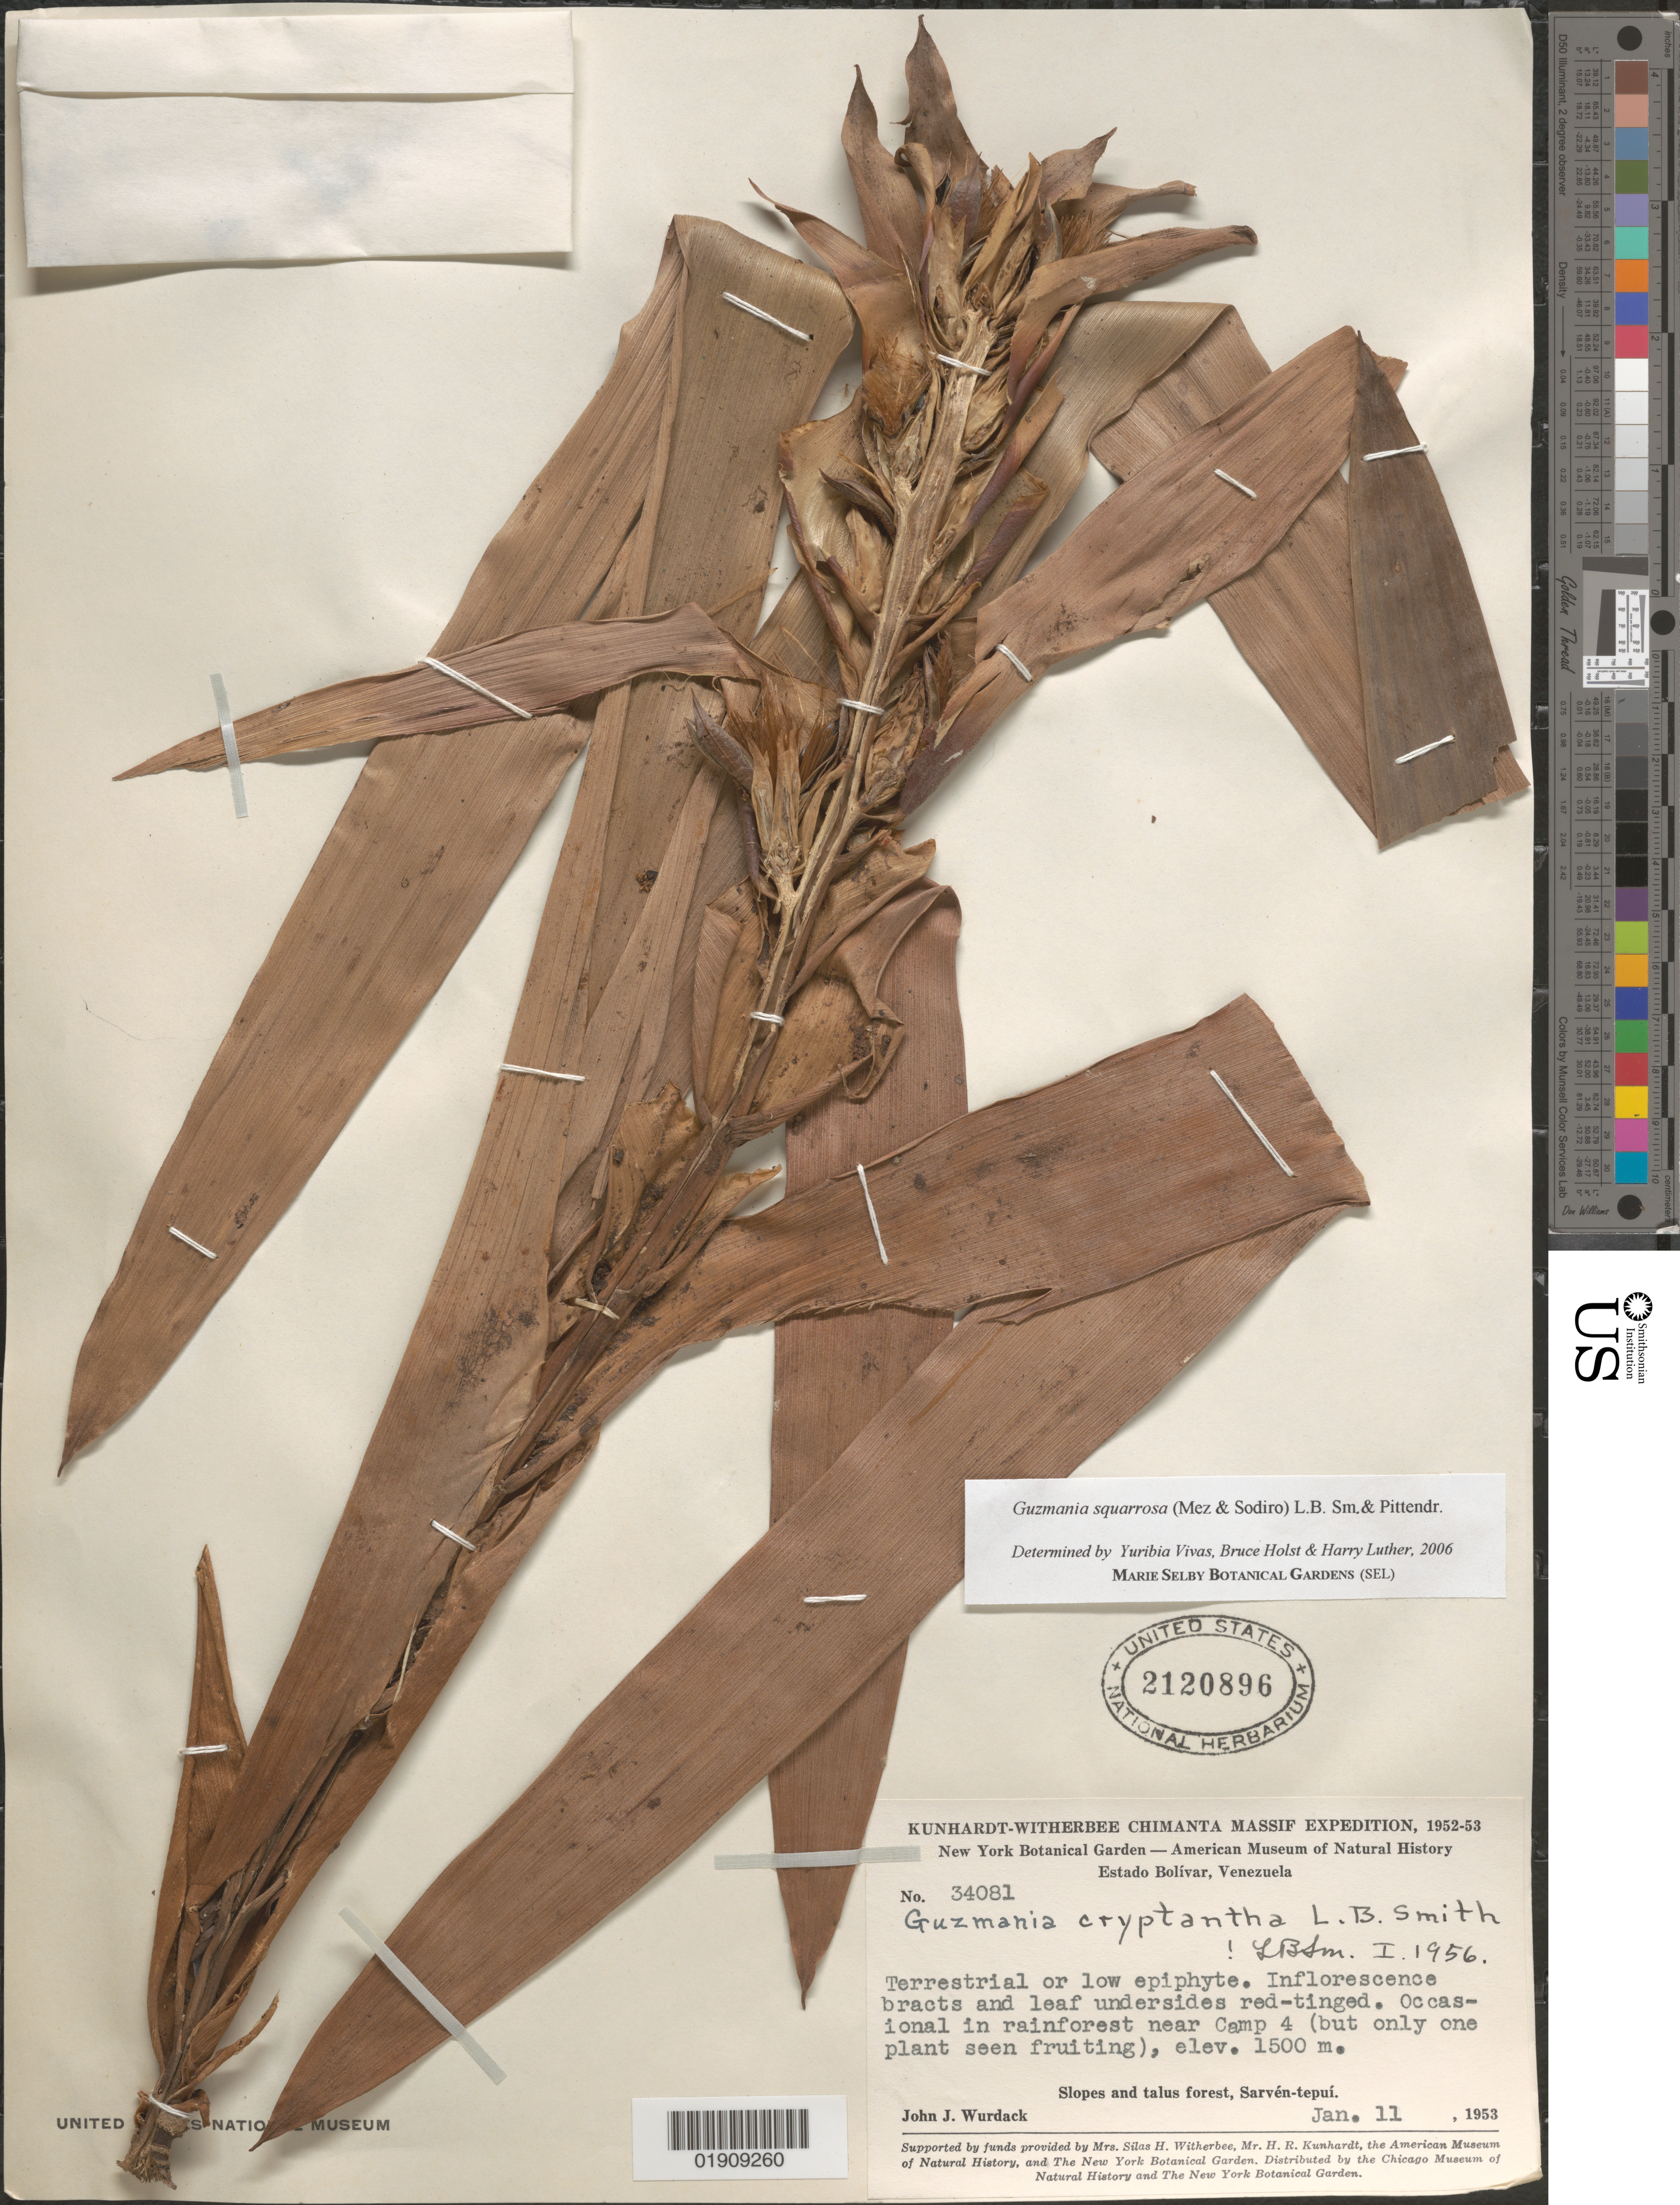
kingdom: Plantae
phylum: Tracheophyta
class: Liliopsida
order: Poales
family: Bromeliaceae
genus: Guzmania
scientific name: Guzmania squarrosa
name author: (Mez & Sodiro) L.B. Sm. & Pittendr.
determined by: Vivas, Yuribia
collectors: J. J. Wurdack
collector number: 34081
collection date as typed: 11-Jan-53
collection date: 1953-01-11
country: Venezuela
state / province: Bolívar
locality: Sarvén-tepuí, near Camp 4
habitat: Occasional in rainforest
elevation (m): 1500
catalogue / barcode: US 2120896